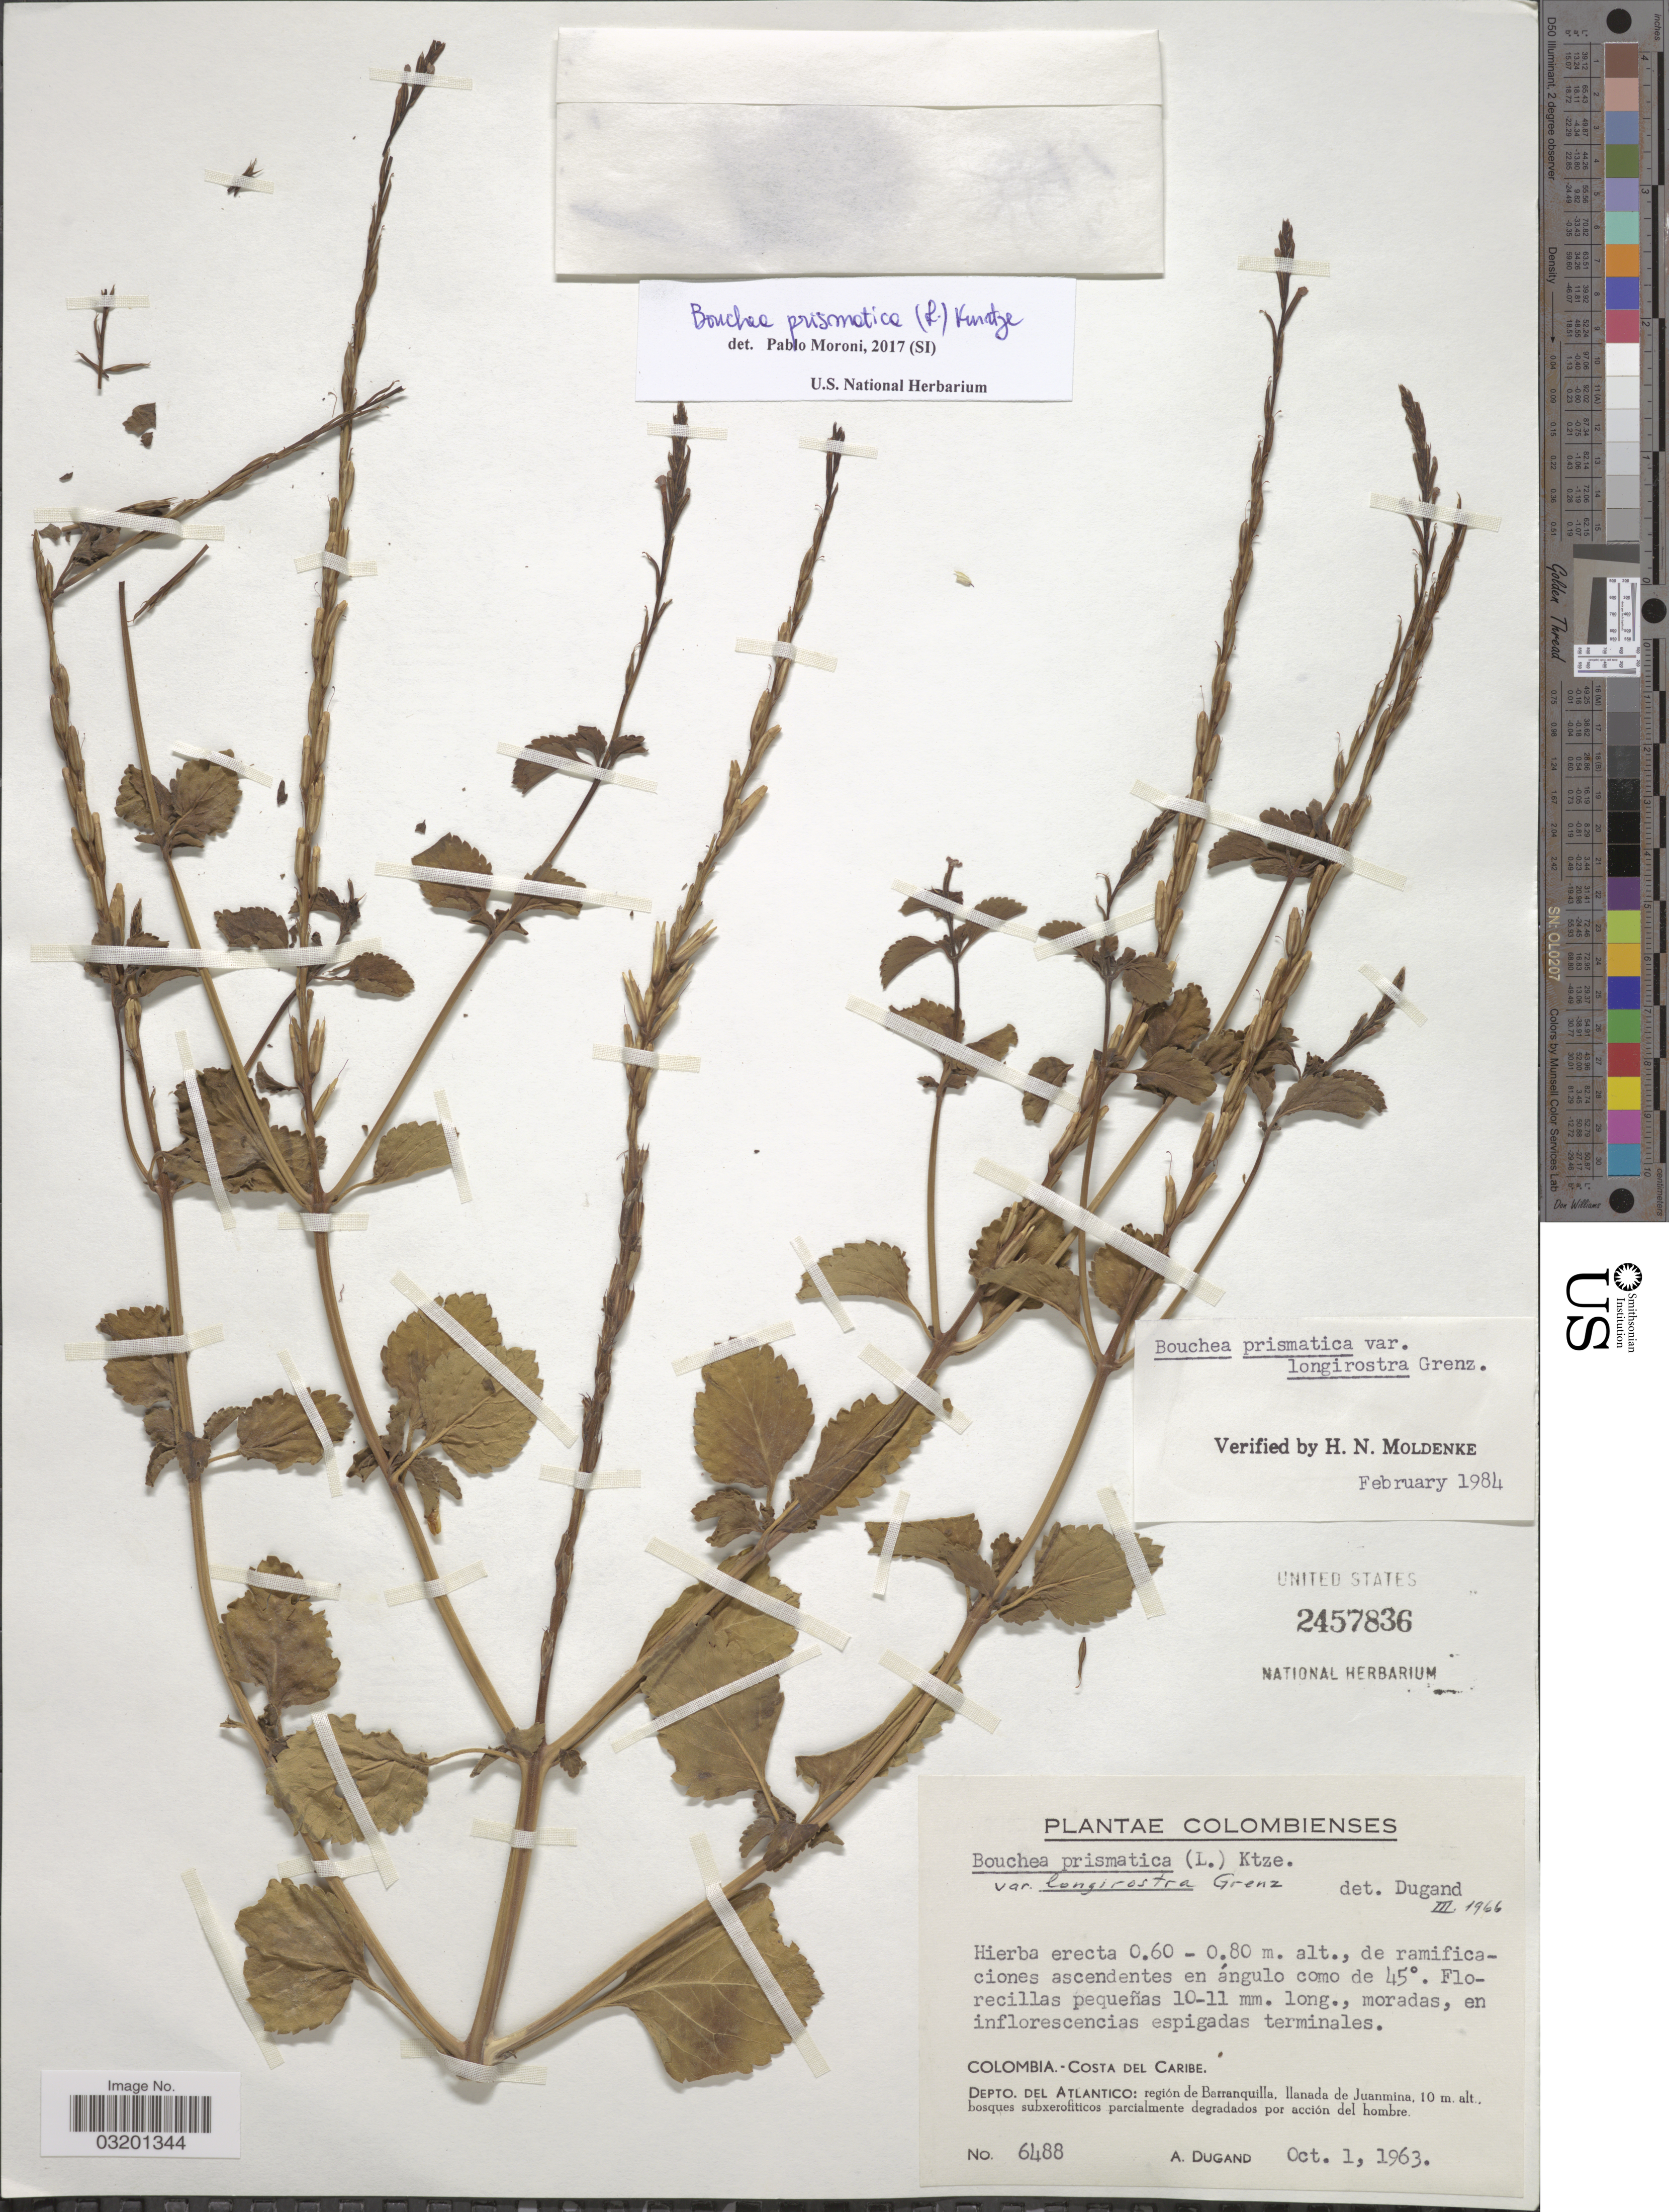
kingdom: Plantae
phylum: Tracheophyta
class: Magnoliopsida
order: Lamiales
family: Verbenaceae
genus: Bouchea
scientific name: Bouchea prismatica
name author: (L.) Kuntze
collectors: A. Dugand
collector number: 6488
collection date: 1963-10-01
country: Colombia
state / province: Atlántico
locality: Costa del Caribe. Depto. Del Atlantico: région de Barranquilla, llanada de Juanmina.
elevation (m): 10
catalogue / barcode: US 2457836